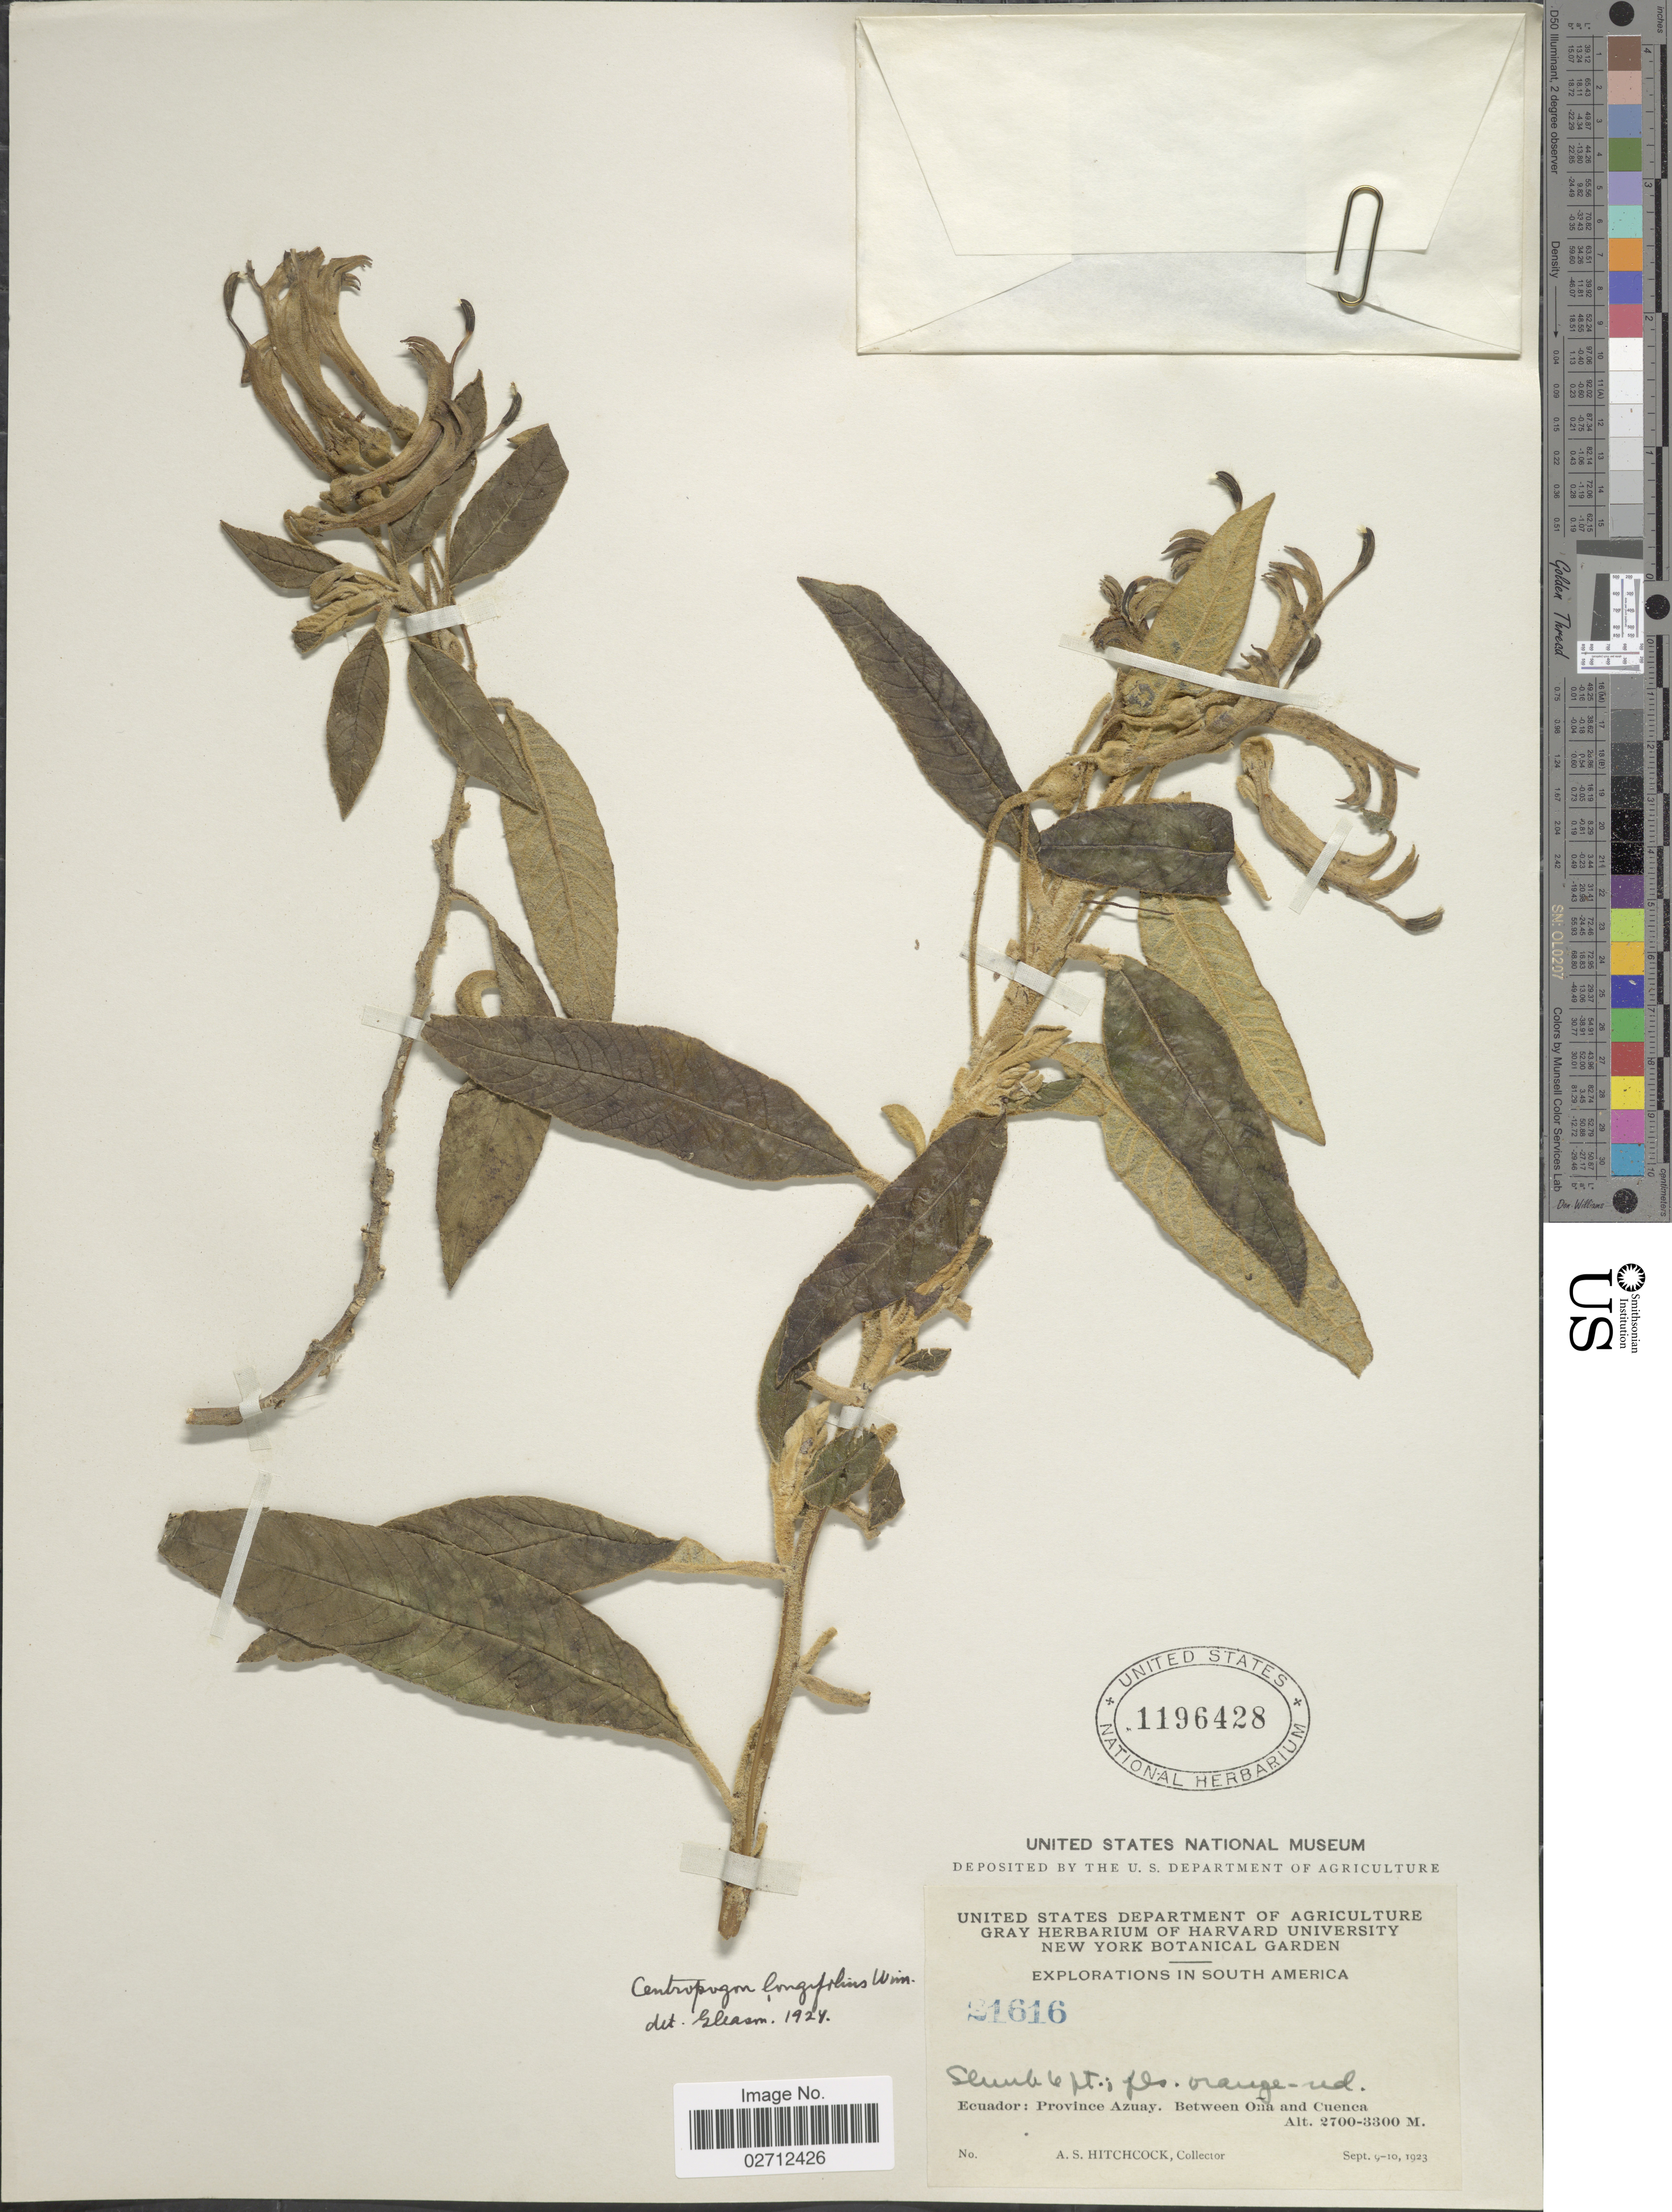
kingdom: Plantae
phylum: Tracheophyta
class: Magnoliopsida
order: Asterales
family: Campanulaceae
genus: Centropogon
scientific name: Centropogon longifolius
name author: E. Wimm.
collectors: A. S. Hitchcock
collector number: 21616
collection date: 1923-09-09/1923-09-10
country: Ecuador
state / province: Azuay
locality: Between Oña and Cuenca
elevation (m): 2700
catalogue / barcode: US 1196428